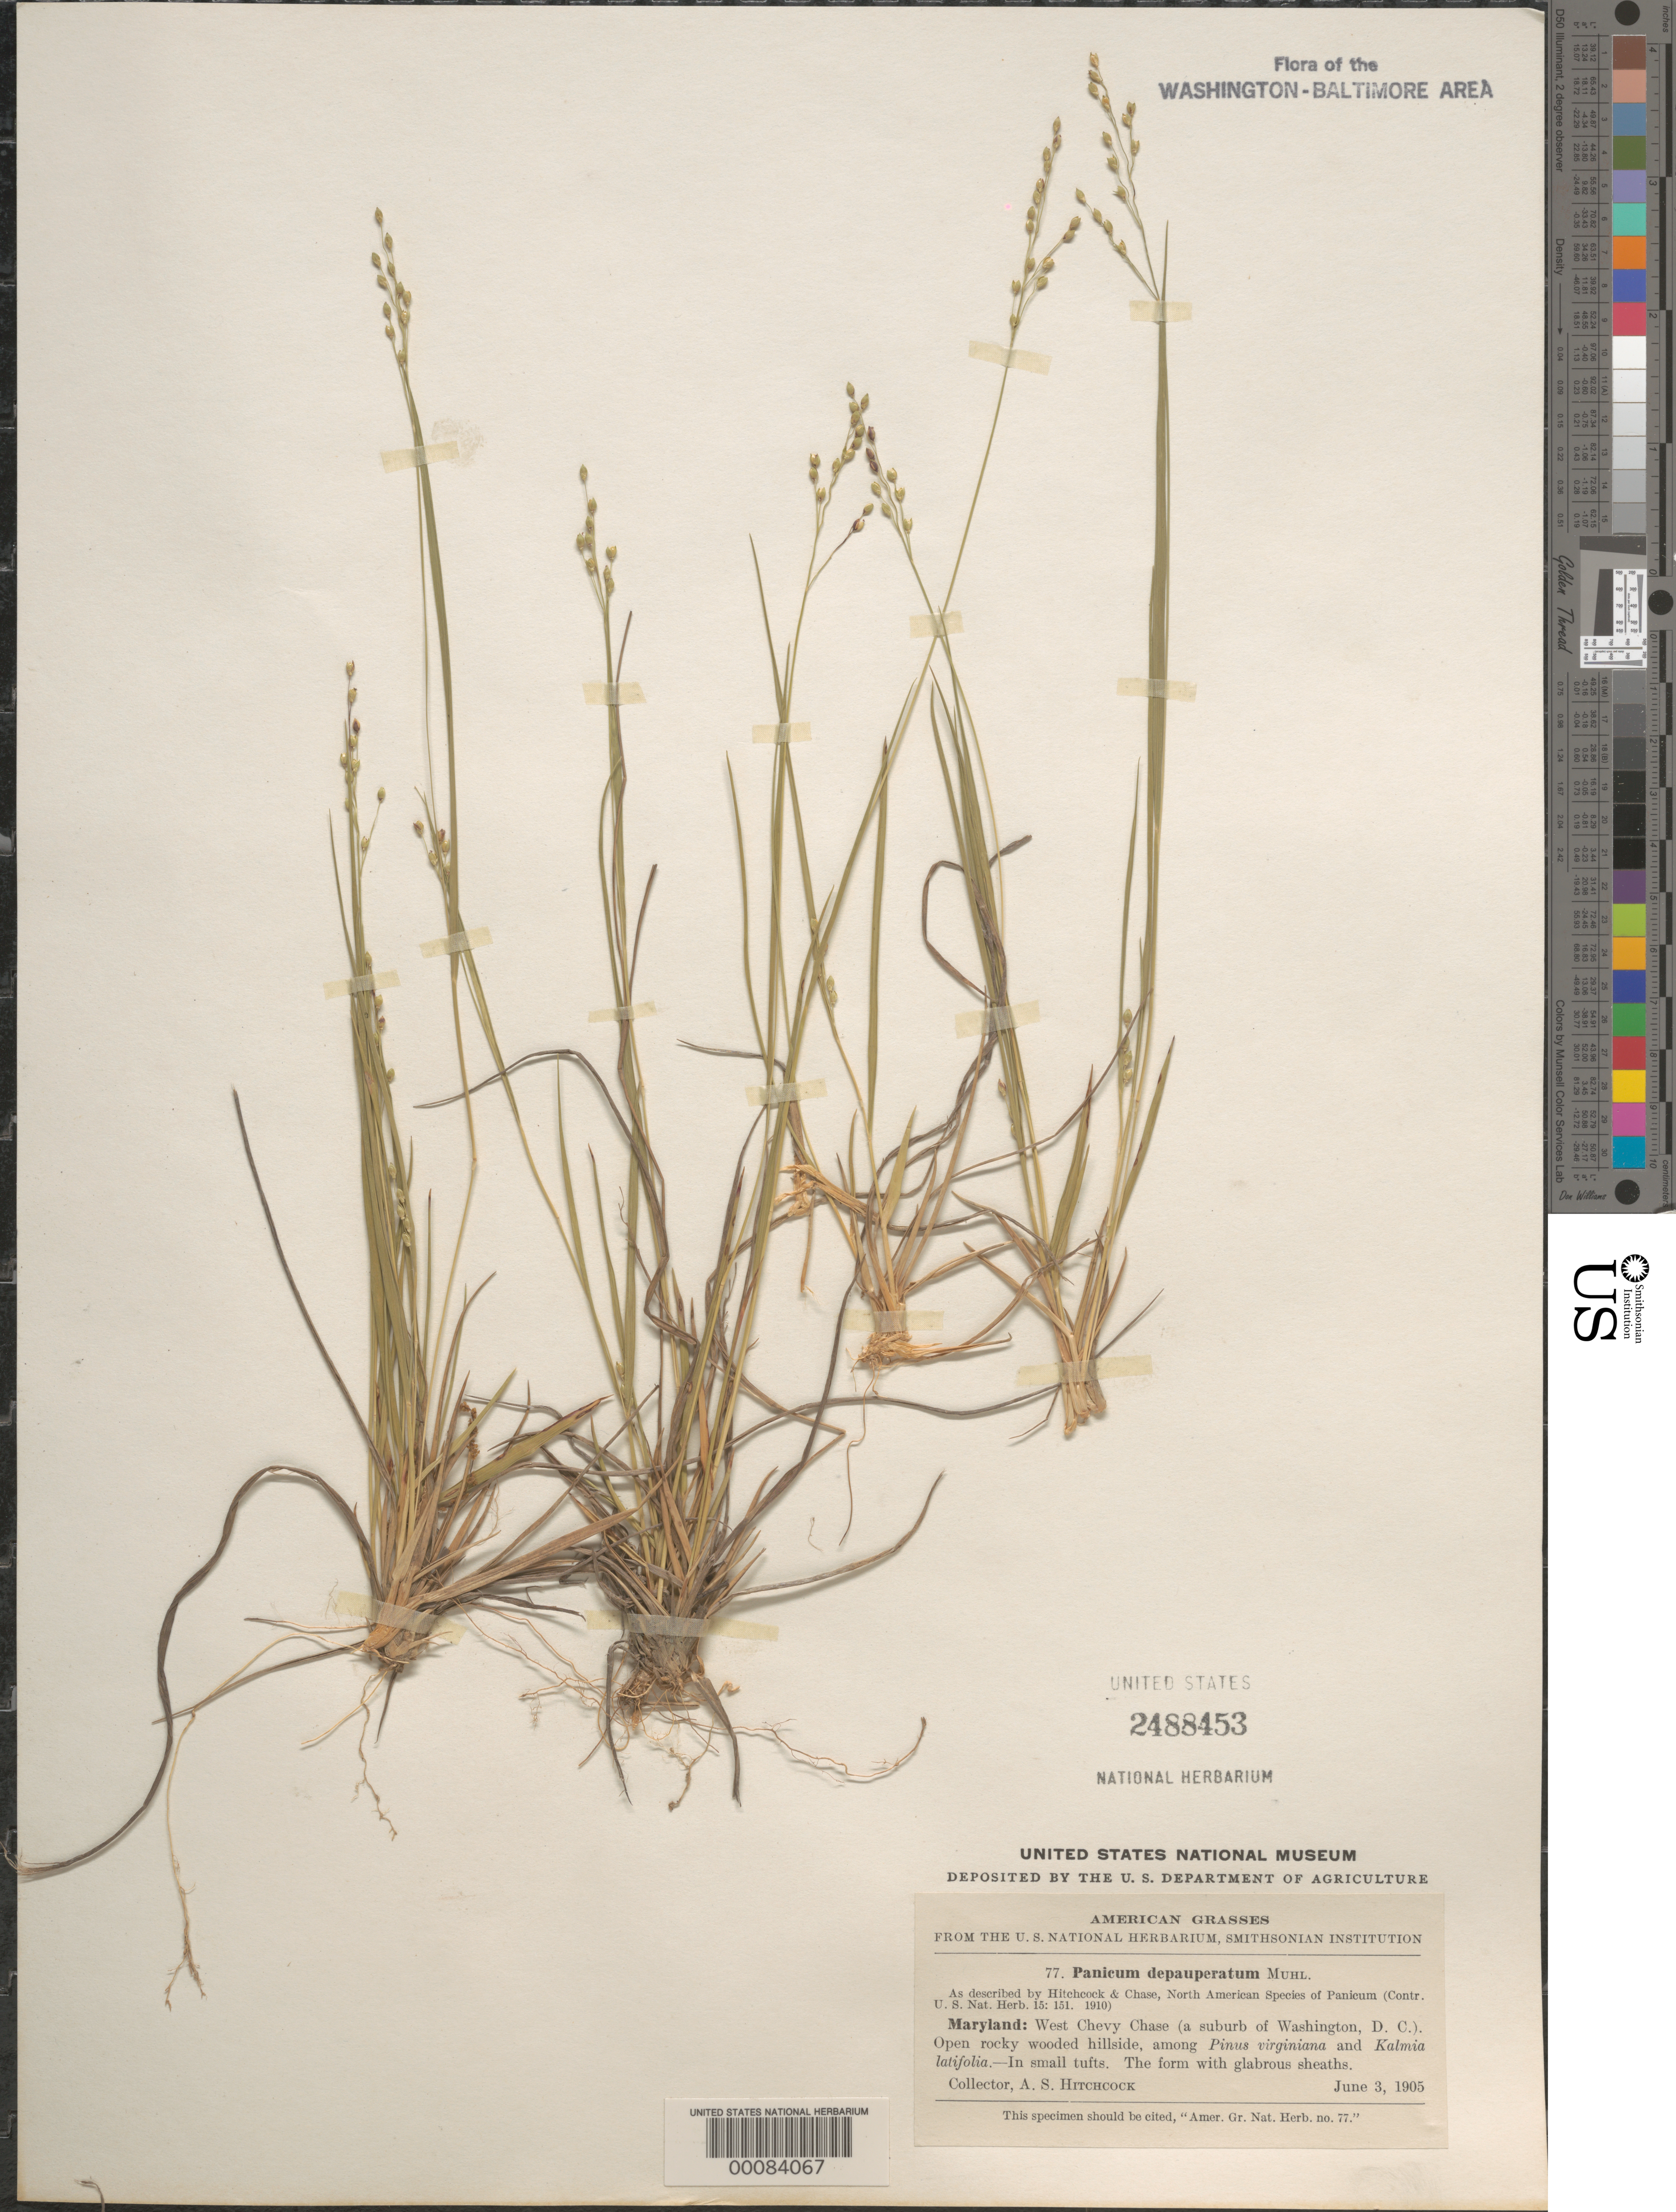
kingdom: Plantae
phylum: Tracheophyta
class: Liliopsida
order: Poales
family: Poaceae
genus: Dichanthelium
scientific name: Dichanthelium depauperatum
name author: (Muhl.) Gould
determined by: Hitchcock, A. S.; Chase, [M.] A.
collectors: A. S. Hitchcock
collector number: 77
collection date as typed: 03 Jun 1905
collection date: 1905-06-03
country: United States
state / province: Maryland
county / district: Montgomery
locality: West Chevy Chase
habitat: Open, rocky wooded hillside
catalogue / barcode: US 2488453